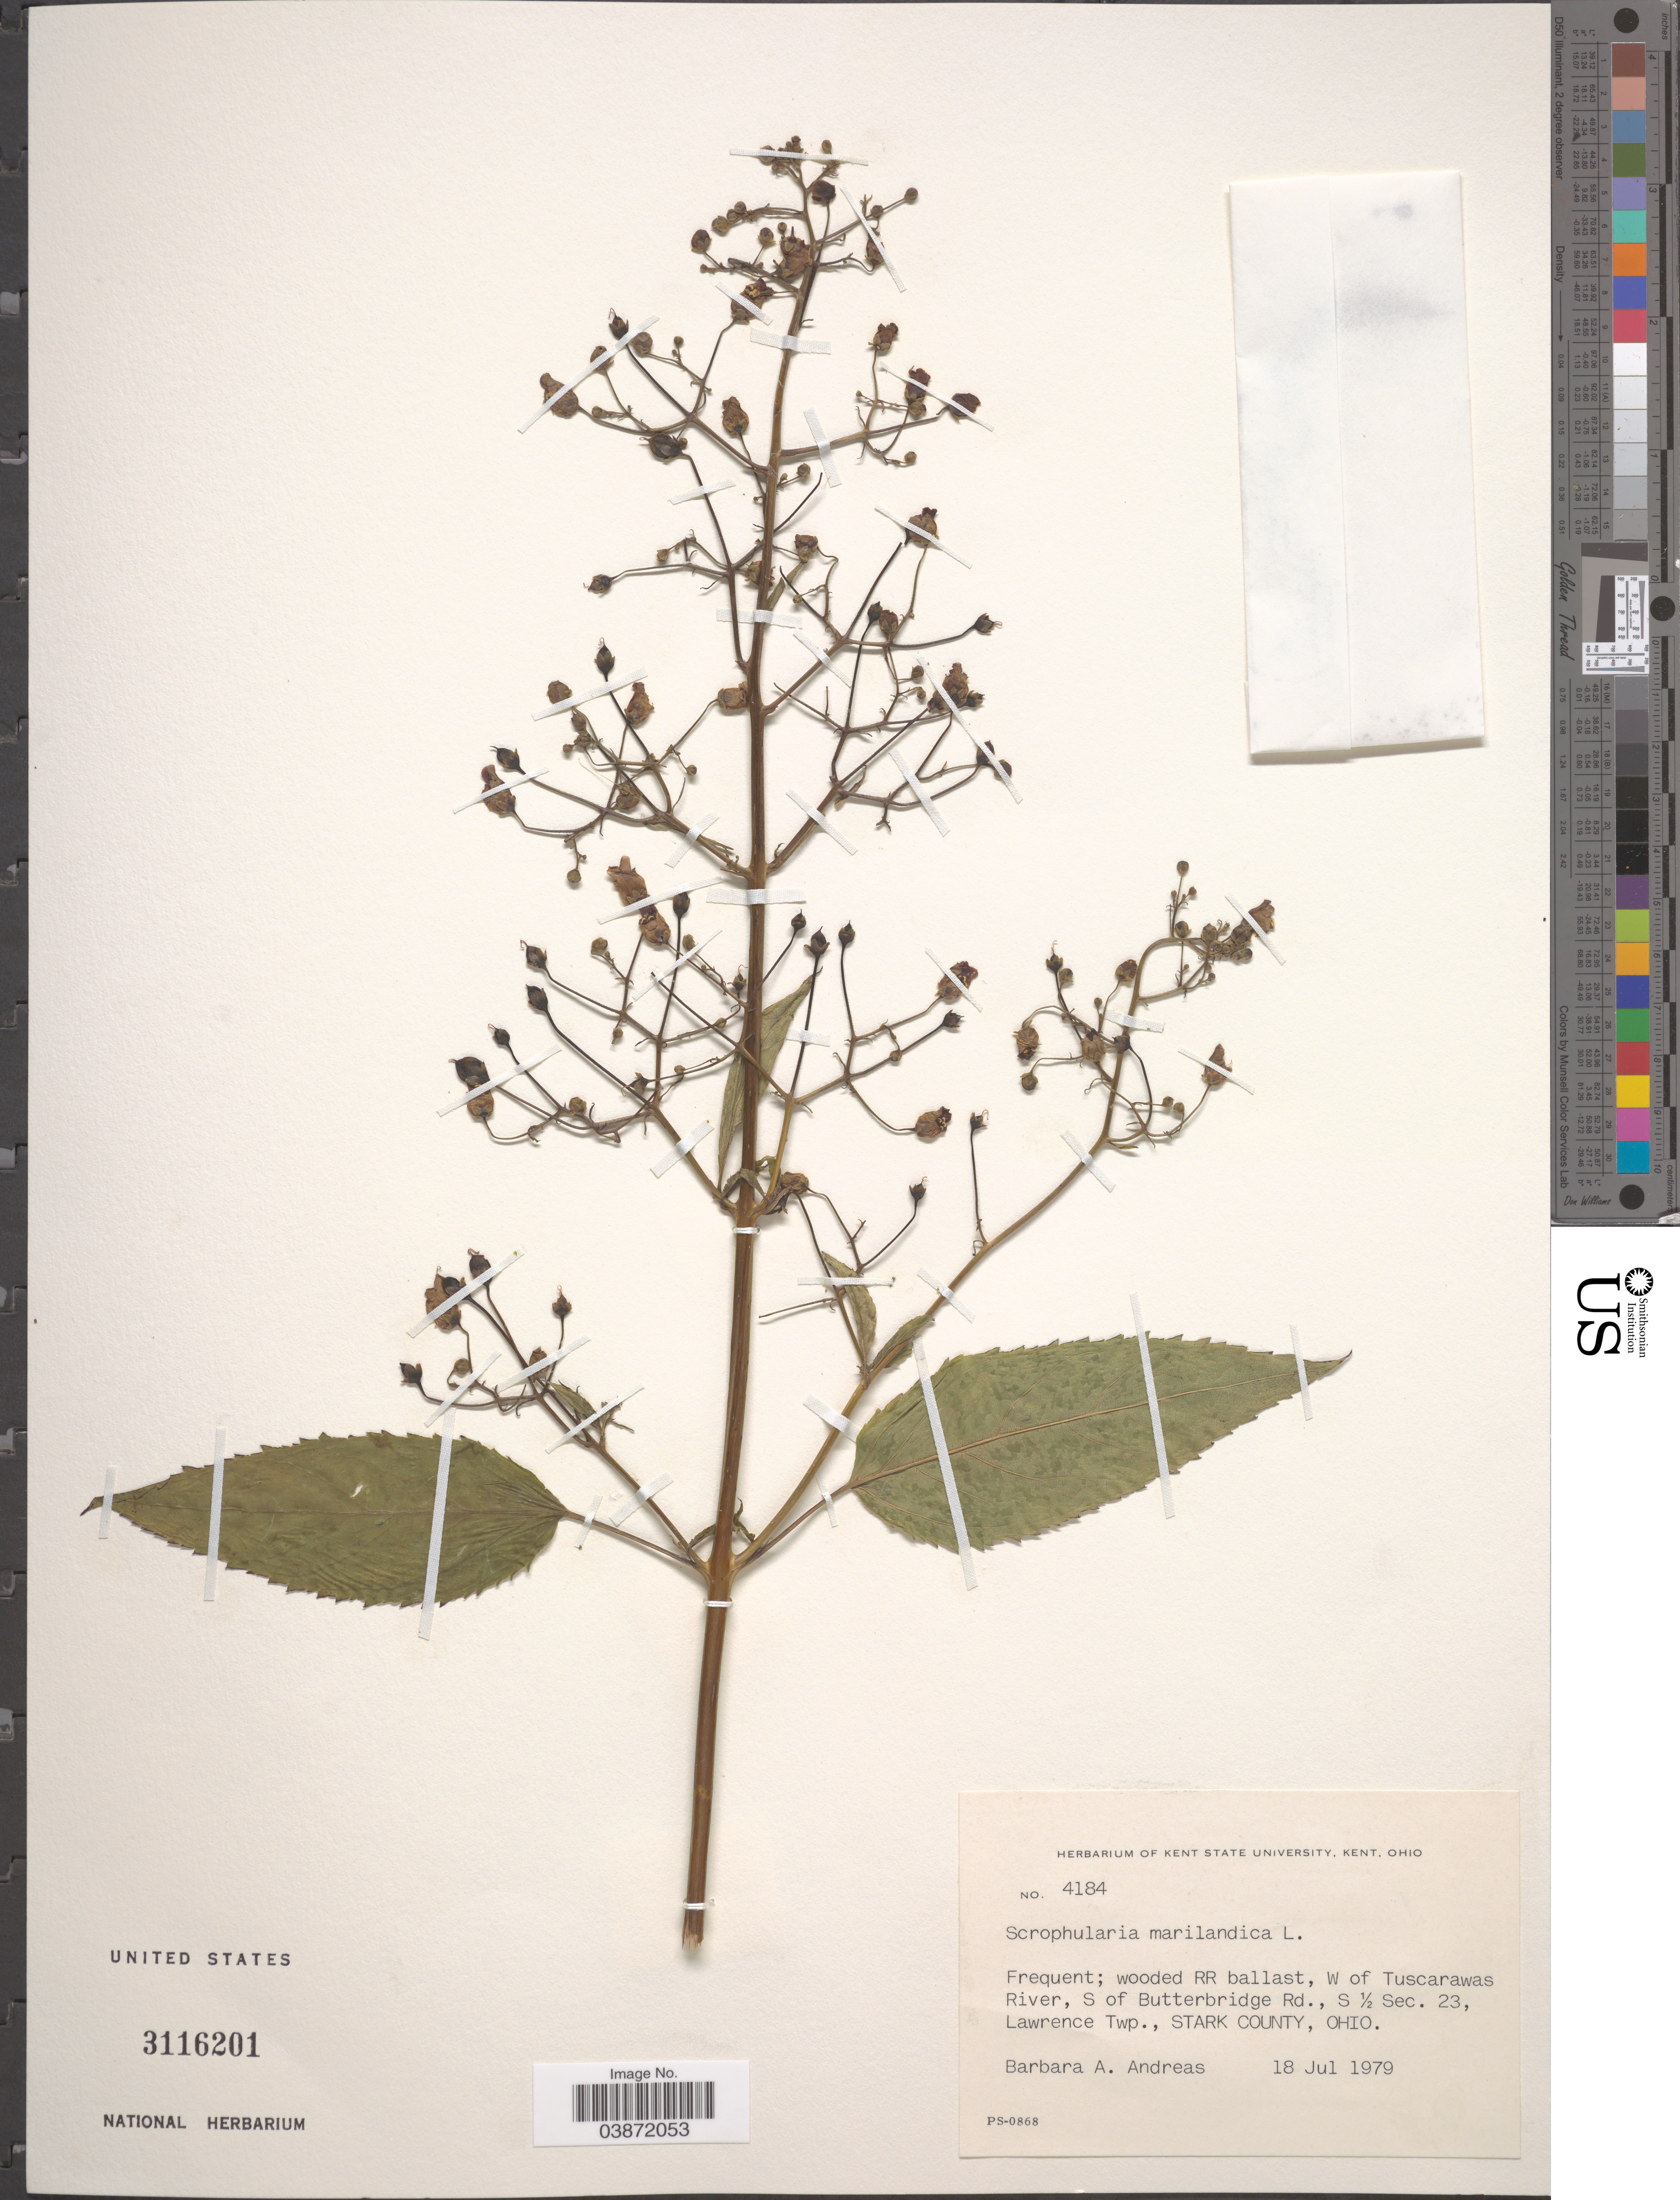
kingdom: Plantae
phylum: Tracheophyta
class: Magnoliopsida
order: Lamiales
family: Scrophulariaceae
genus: Scrophularia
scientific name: Scrophularia marilandica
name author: L.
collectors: B. A. Andreas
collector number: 4184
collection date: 1979-07-18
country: United States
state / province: Ohio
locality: W of Tuscarawas River, S of Butterbridge Rd., S ½ Sec. 23, Lawrence Twp., Stark County.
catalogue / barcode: US 3116201